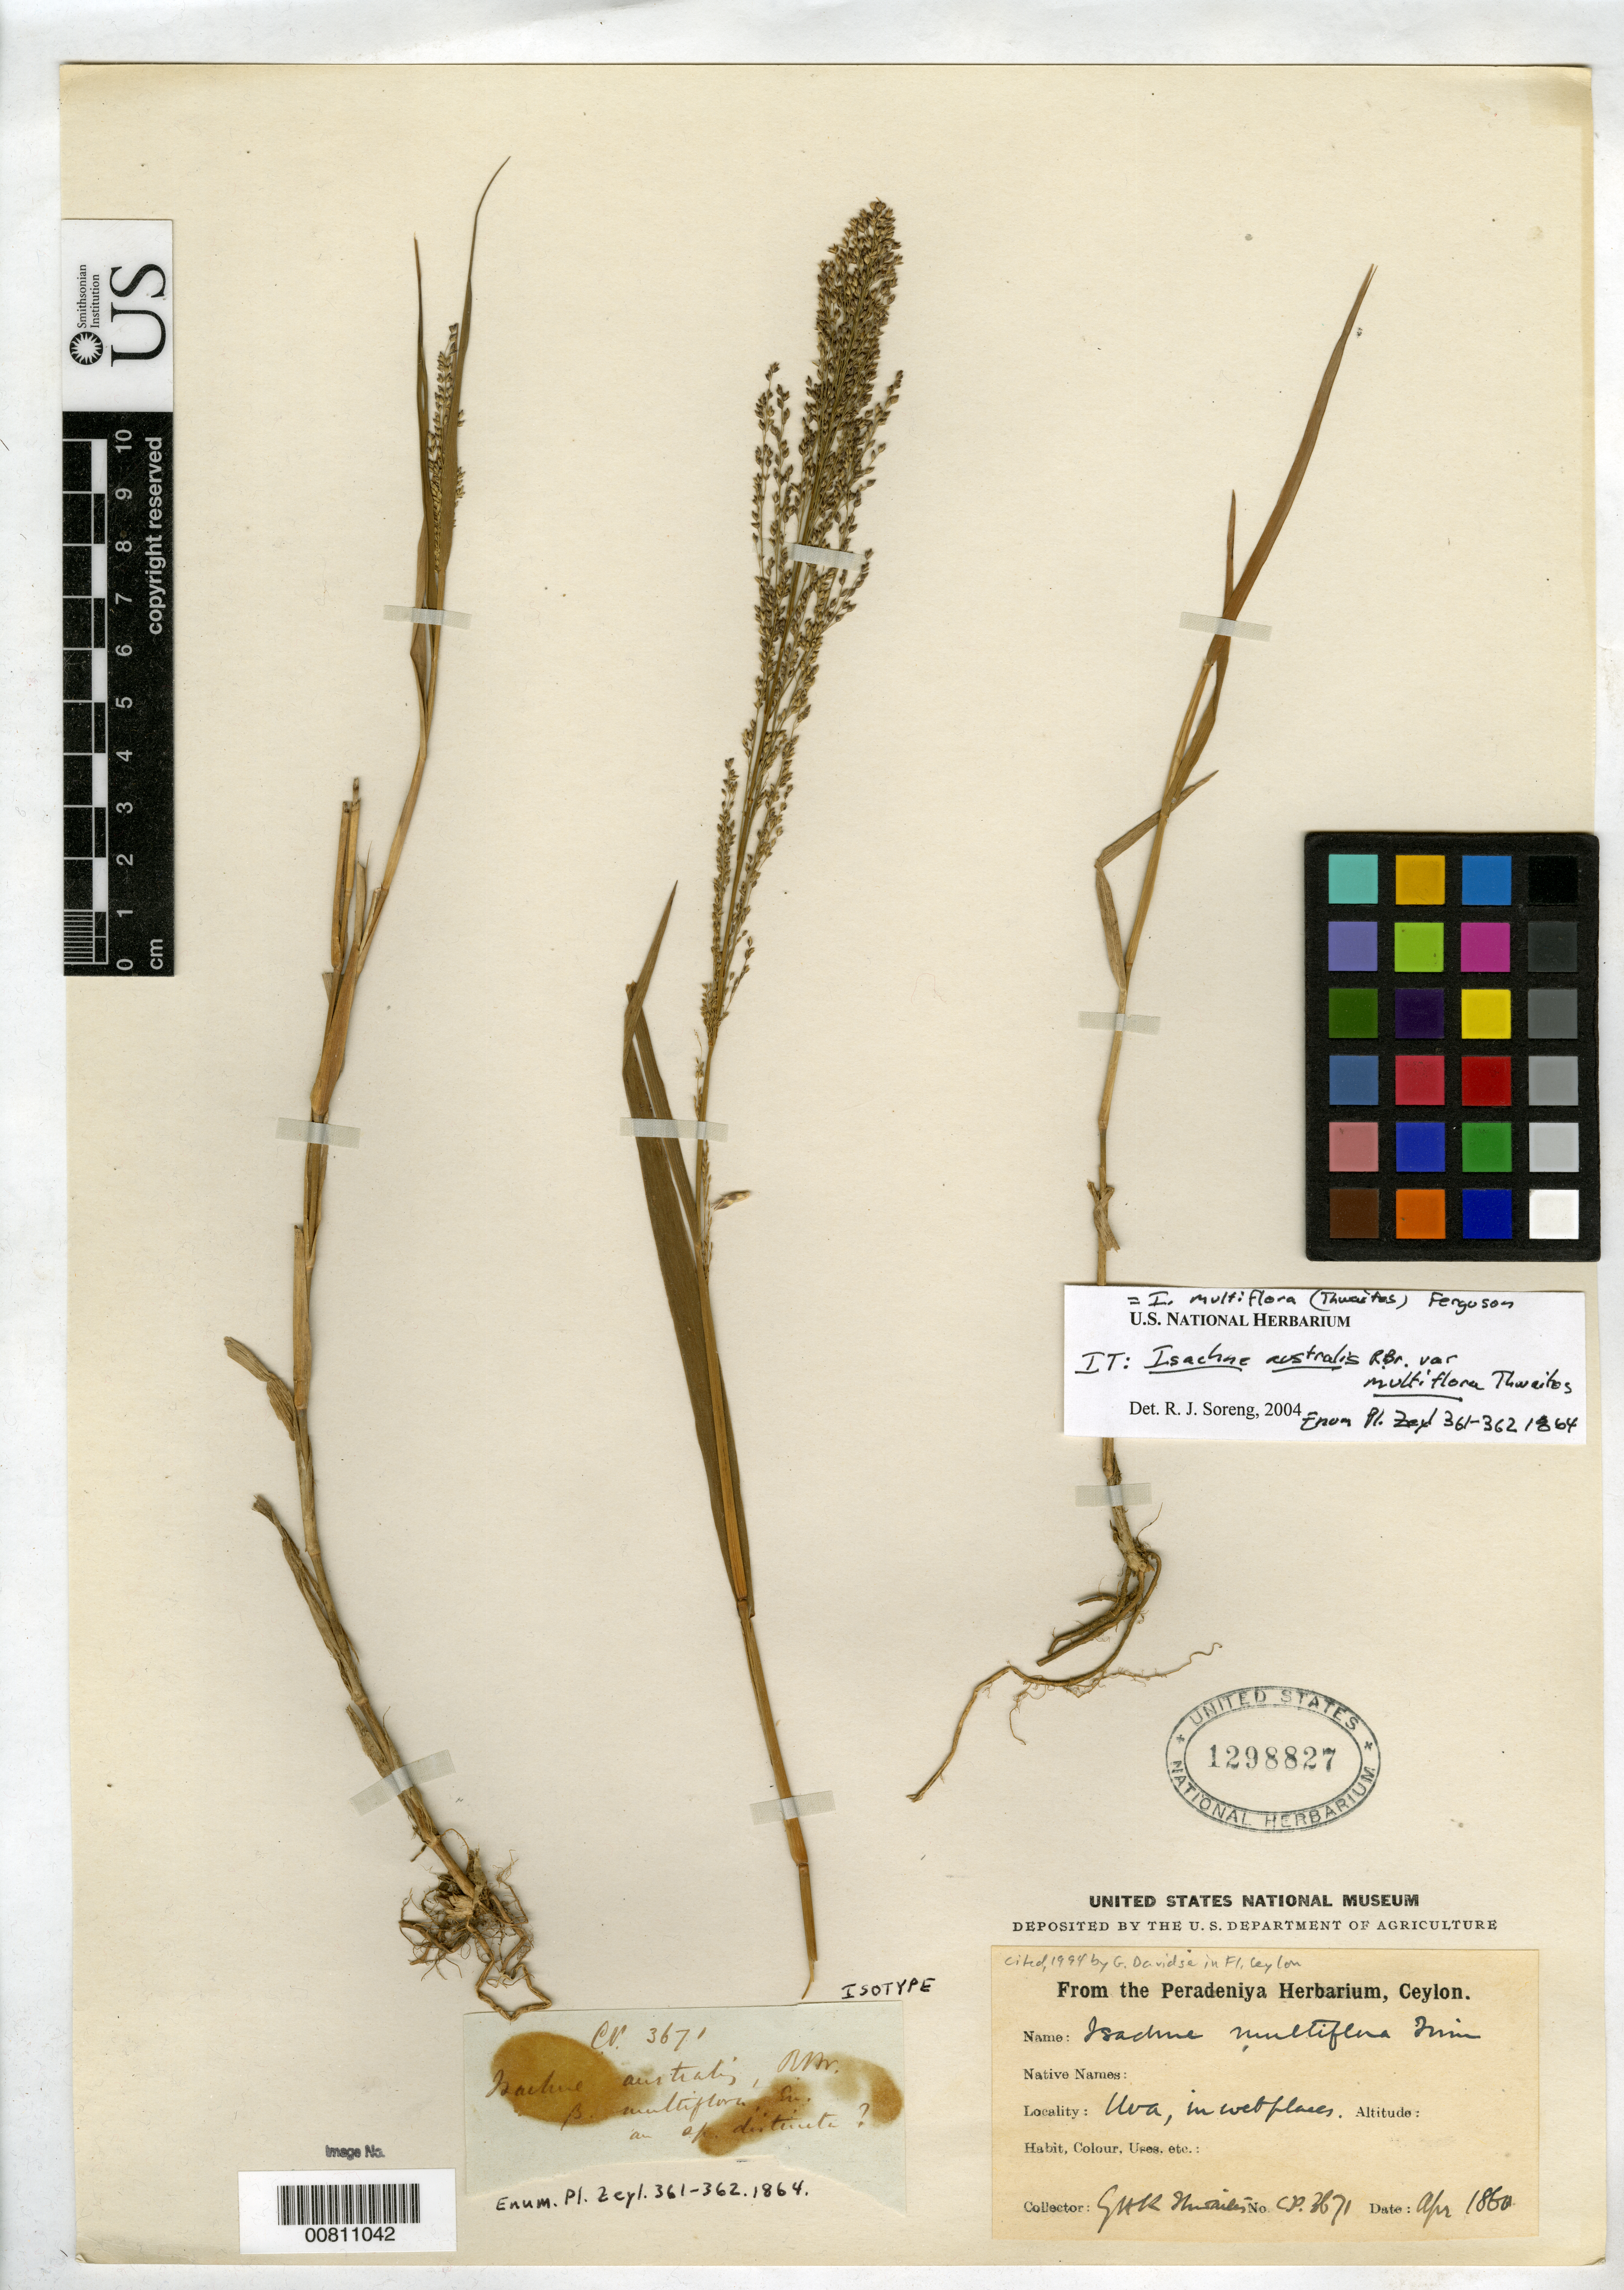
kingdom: Plantae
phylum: Tracheophyta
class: Liliopsida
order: Poales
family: Poaceae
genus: Isachne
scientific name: Isachne australis var. multiflora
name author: Thwaites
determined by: Soreng, Robert J., Research Associate (BOT), Smithsonian Institution - National Museum of Natural History (UNITED STATES)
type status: Isotype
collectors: G. H. K. Thwaites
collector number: C.P. 3671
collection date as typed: Apr 1860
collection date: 1860-04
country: Sri Lanka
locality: Uva, in wet places.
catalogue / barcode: US 1298827